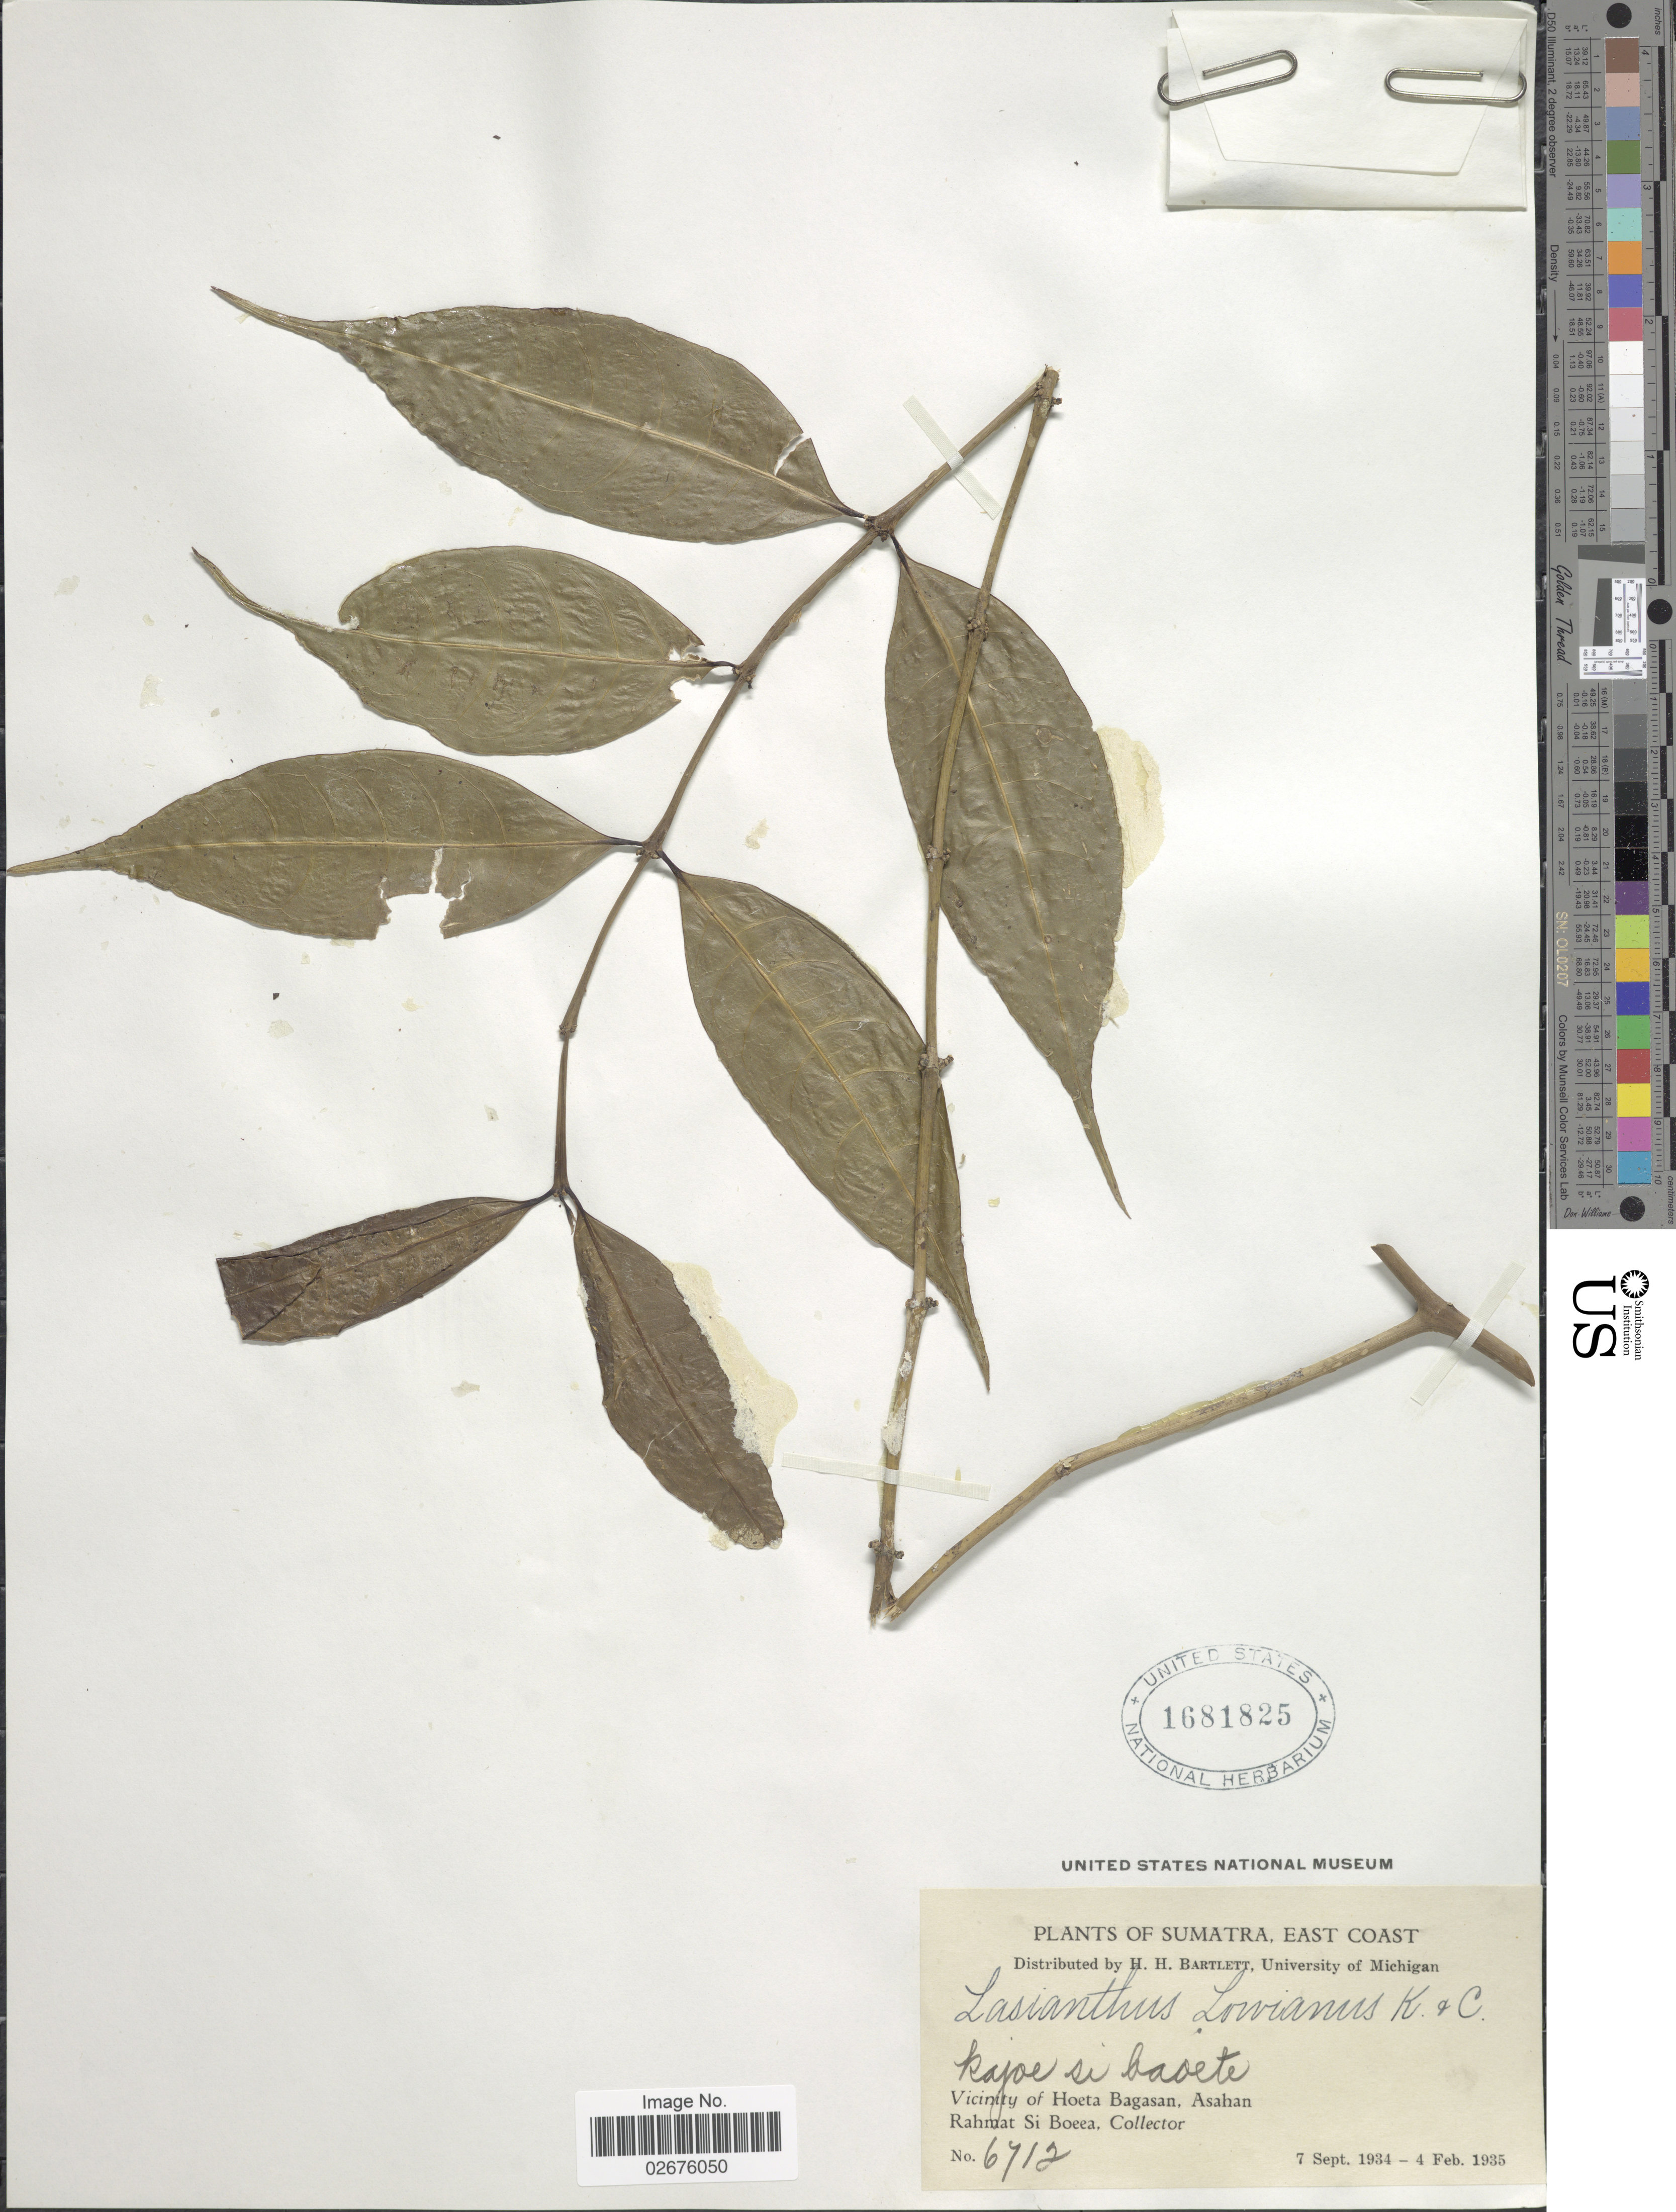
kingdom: Plantae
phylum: Tracheophyta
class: Magnoliopsida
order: Gentianales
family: Rubiaceae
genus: Lasianthus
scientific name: Lasianthus lowianus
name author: King & Gamble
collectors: Rahmat Si Boeea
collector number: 6712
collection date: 1934-09-07/1935-02-04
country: Indonesia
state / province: Sumatra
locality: East Coast. Vicinity of Hoeta Bagasan, Asahan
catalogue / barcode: US 1681825